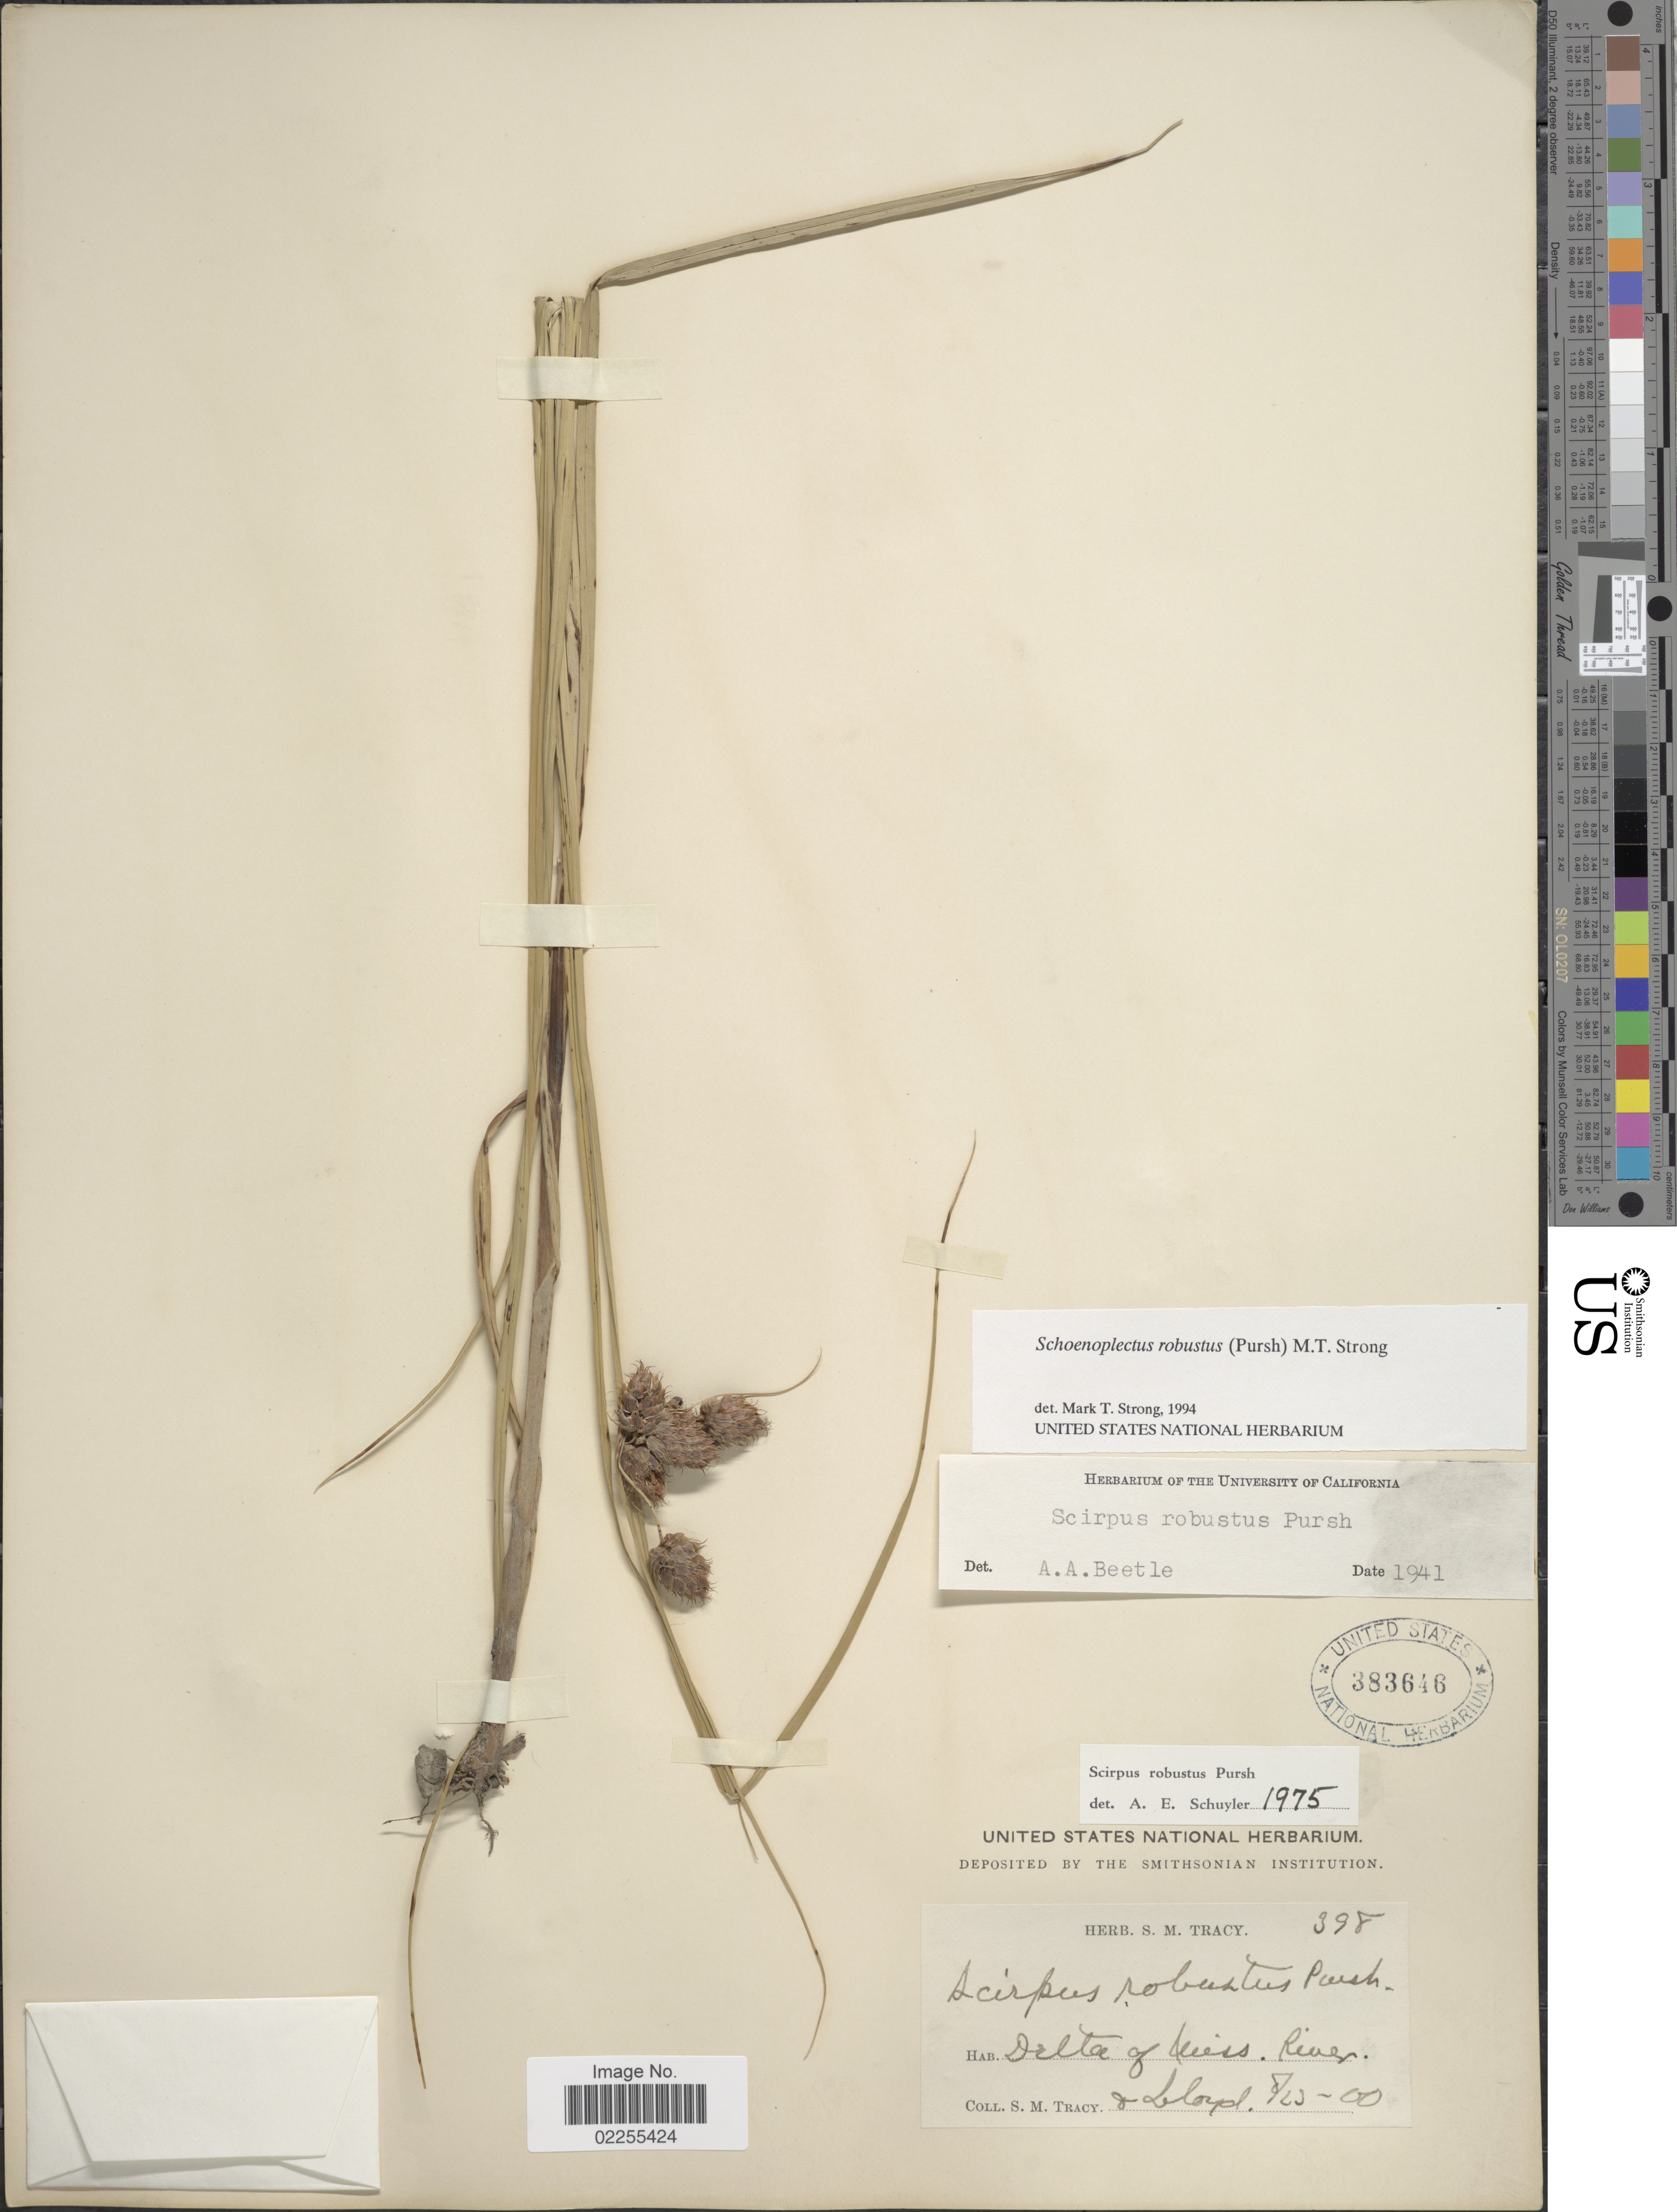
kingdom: Plantae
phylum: Tracheophyta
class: Liliopsida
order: Poales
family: Cyperaceae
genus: Bolboschoenus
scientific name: Bolboschoenus robustus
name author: (Pursh) Soják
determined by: Strong, M. T., (US), Smithsonian Institution - National Museum of Natural History (UNITED STATES)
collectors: S. M. Tracy & -- Lloyd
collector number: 398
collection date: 1900-08-23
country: United States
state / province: Mississippi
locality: Delta of Miss. River.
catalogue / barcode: US 383646